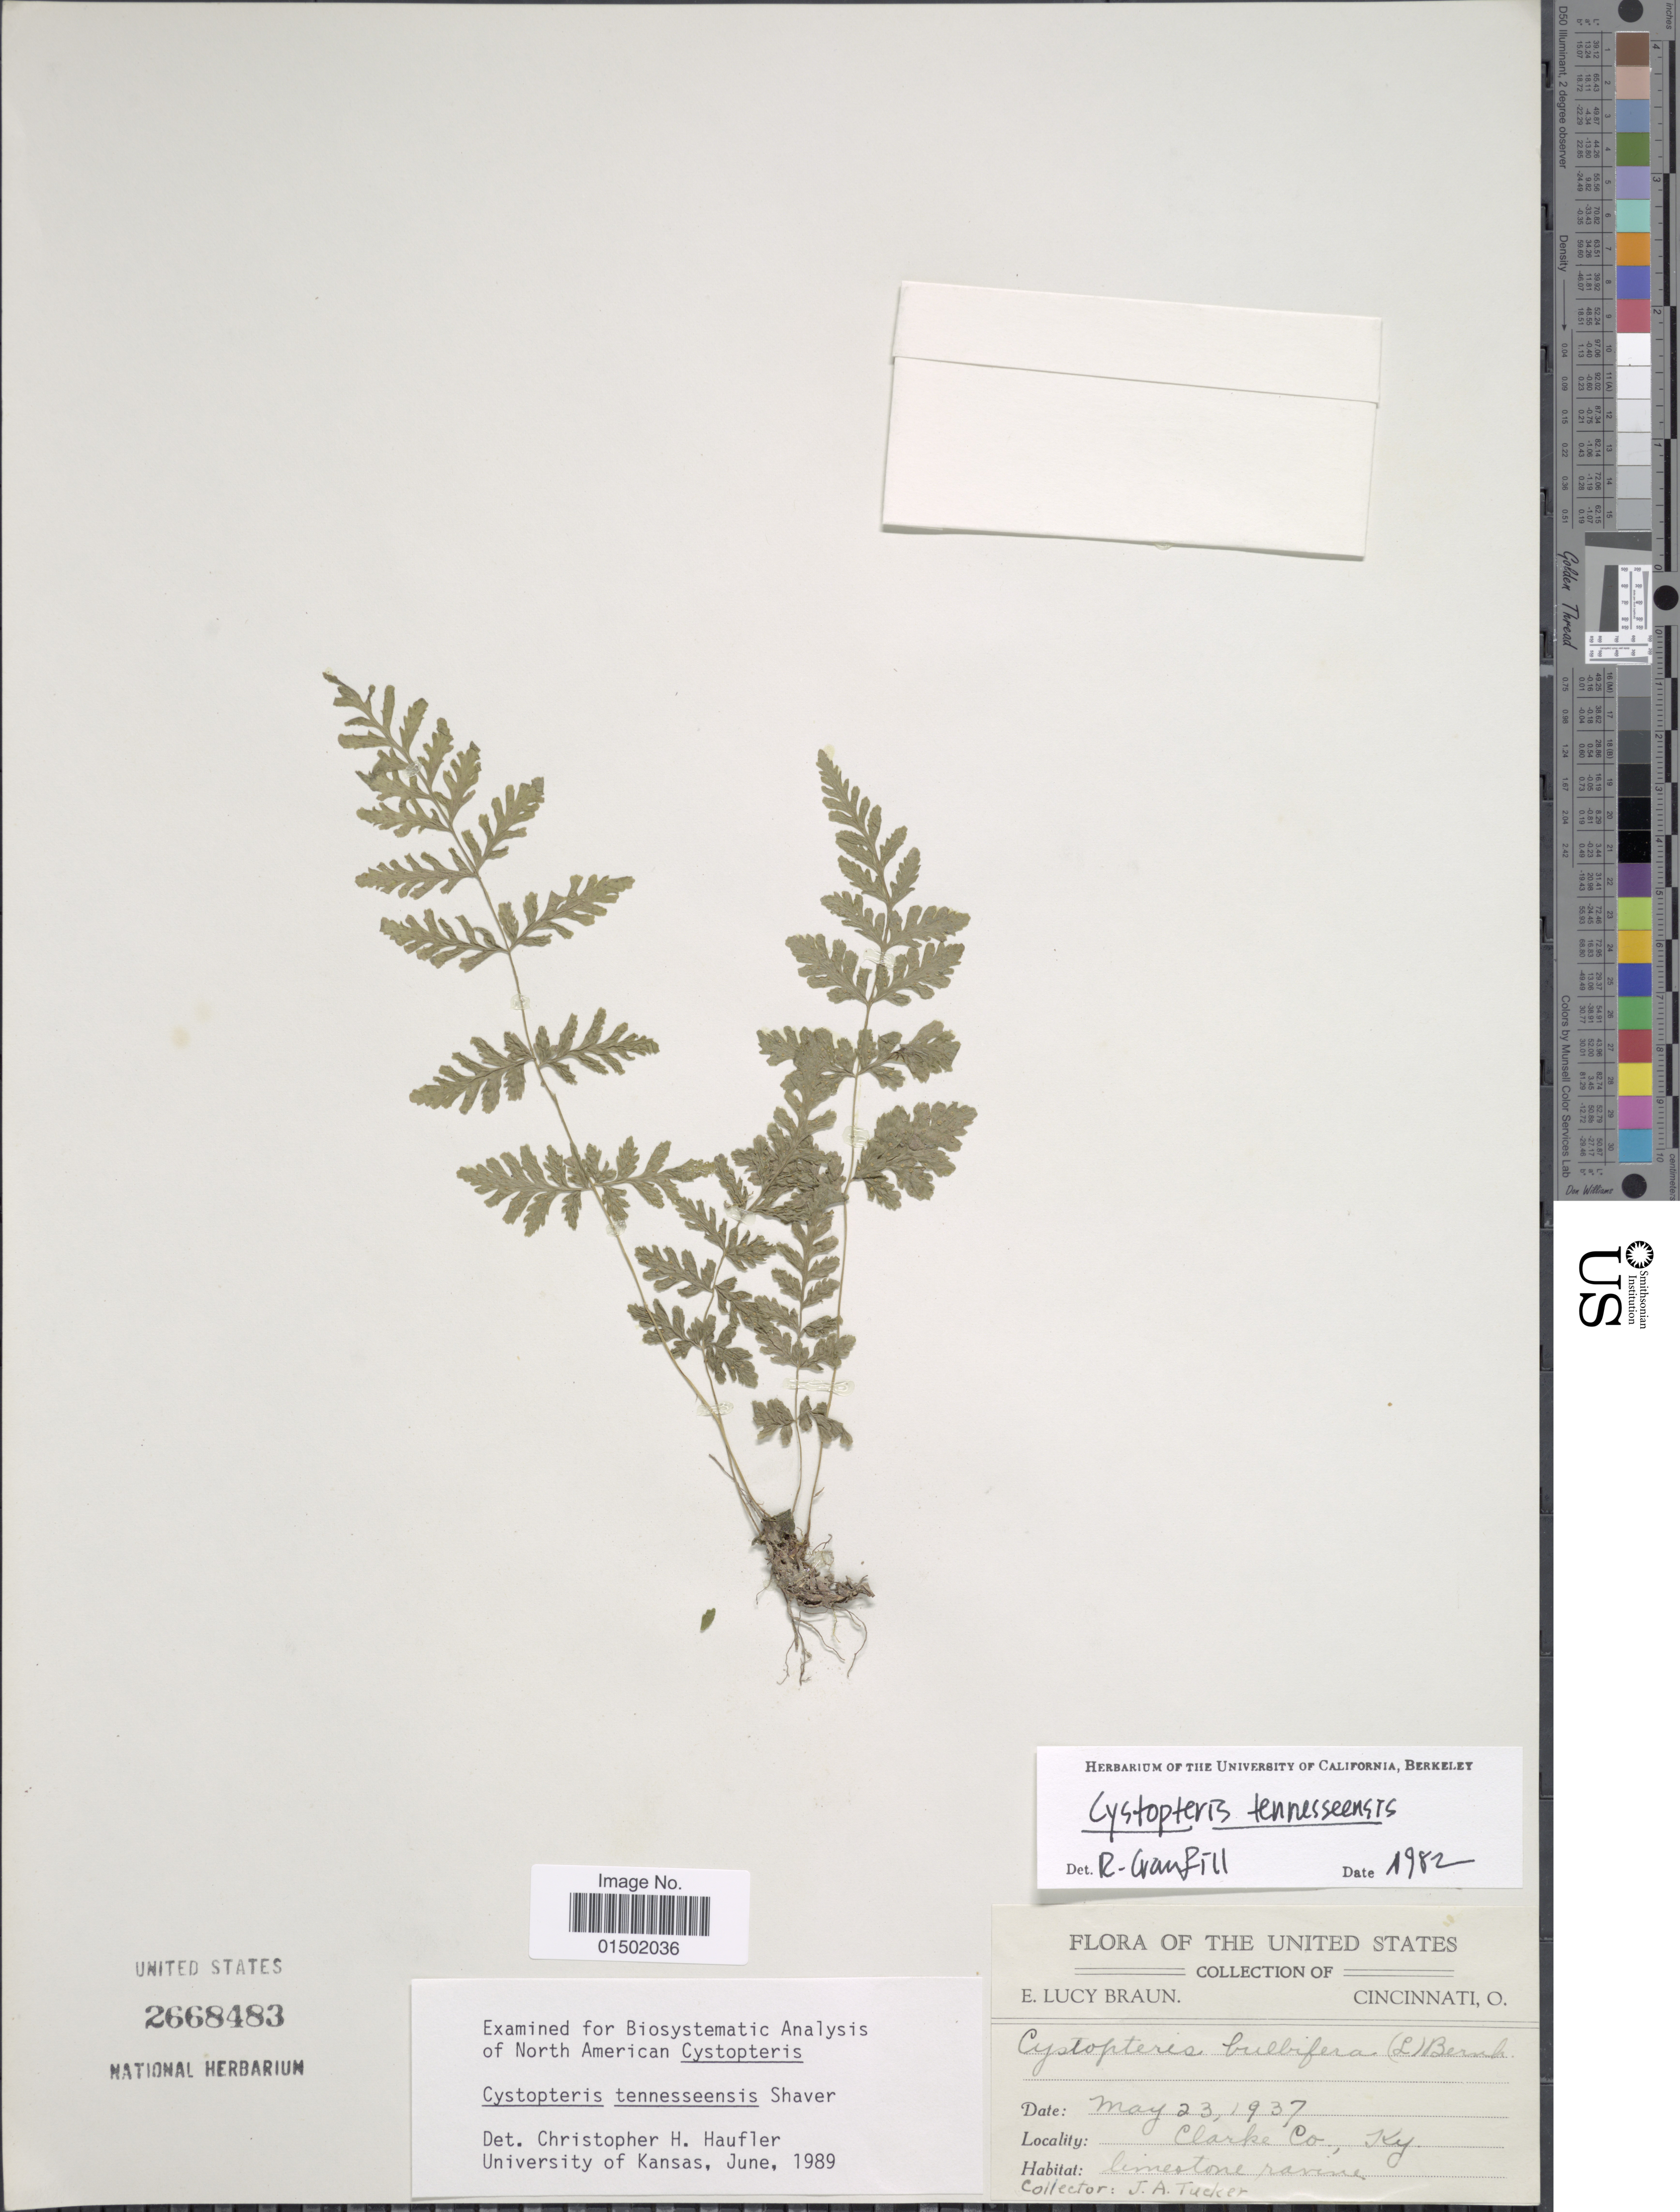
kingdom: Plantae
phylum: Tracheophyta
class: Polypodiopsida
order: Polypodiales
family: Cystopteridaceae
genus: Cystopteris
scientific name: Cystopteris tennesseensis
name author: Shaver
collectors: J. A. Tucker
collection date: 1937-05-23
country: United States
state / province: Kentucky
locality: Clarke Co.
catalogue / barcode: US 2668483